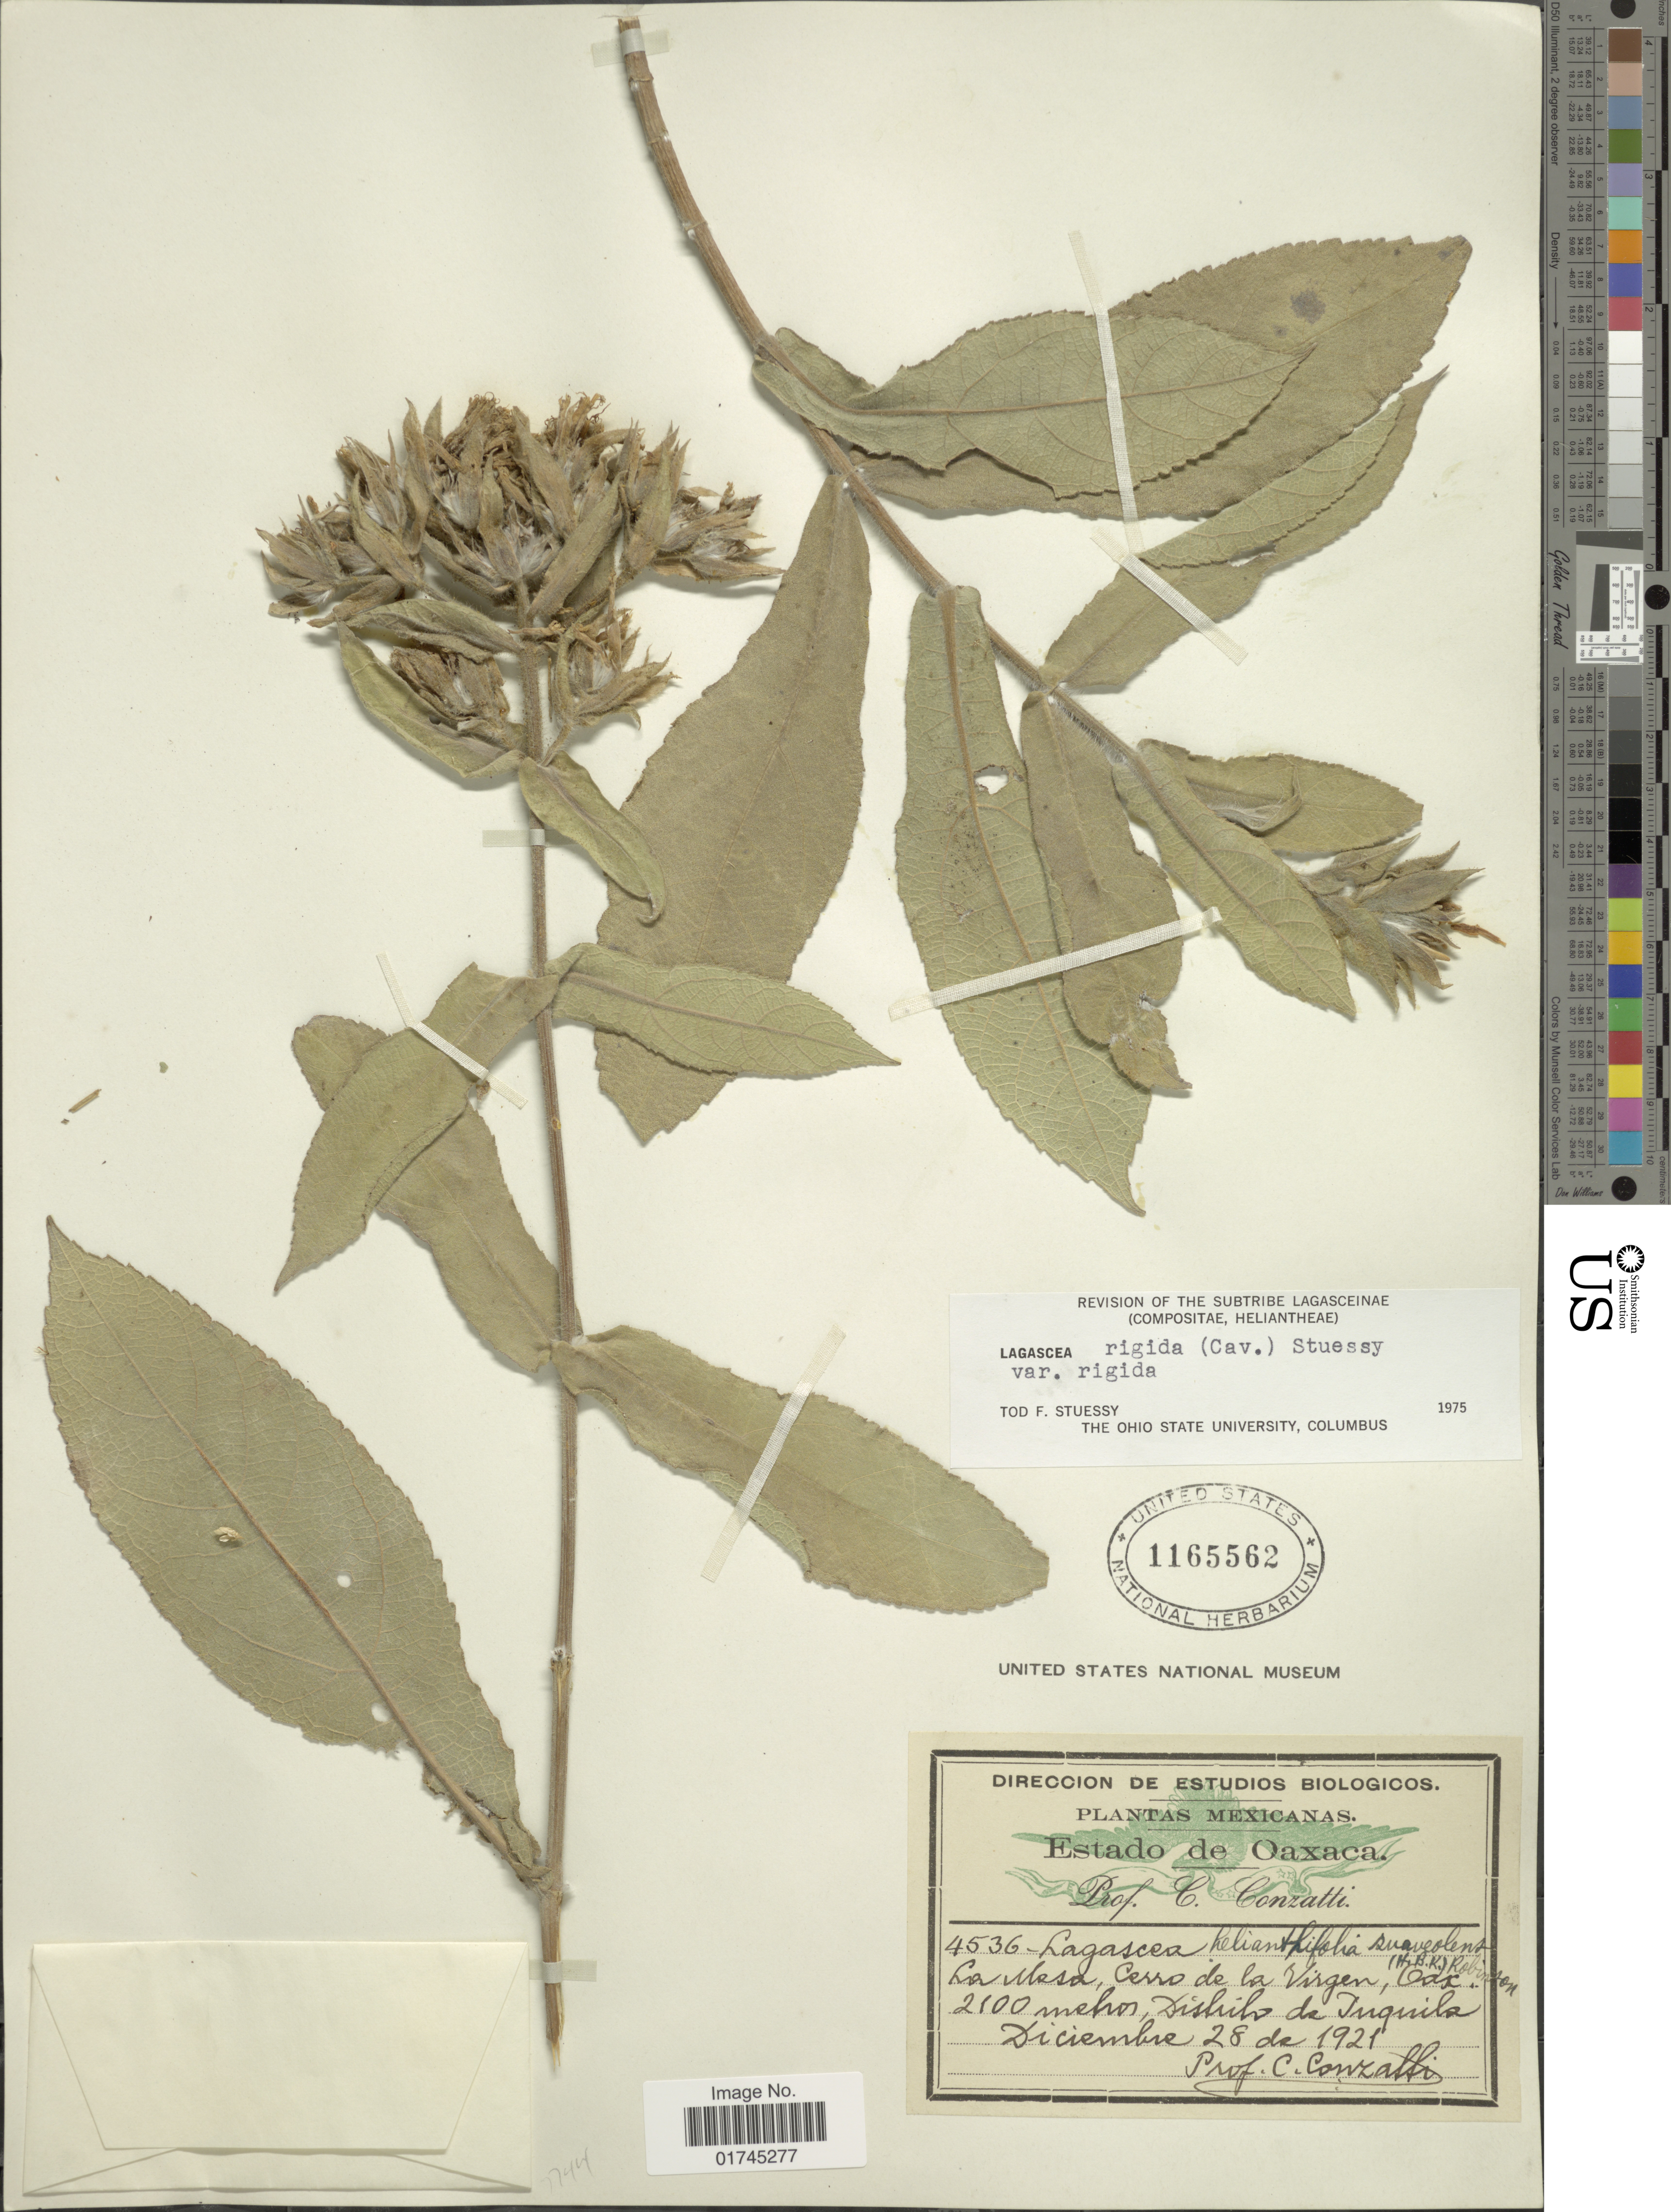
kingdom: Plantae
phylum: Tracheophyta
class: Magnoliopsida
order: Asterales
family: Asteraceae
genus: Lagascea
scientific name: Lagascea helianthifolia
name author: Kunth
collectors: C. Conzatti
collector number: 4536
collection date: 1921-12-28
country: Mexico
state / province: Oaxaca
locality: La Mesa, Cerro de la Virgen.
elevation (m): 2100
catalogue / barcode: US 1165562